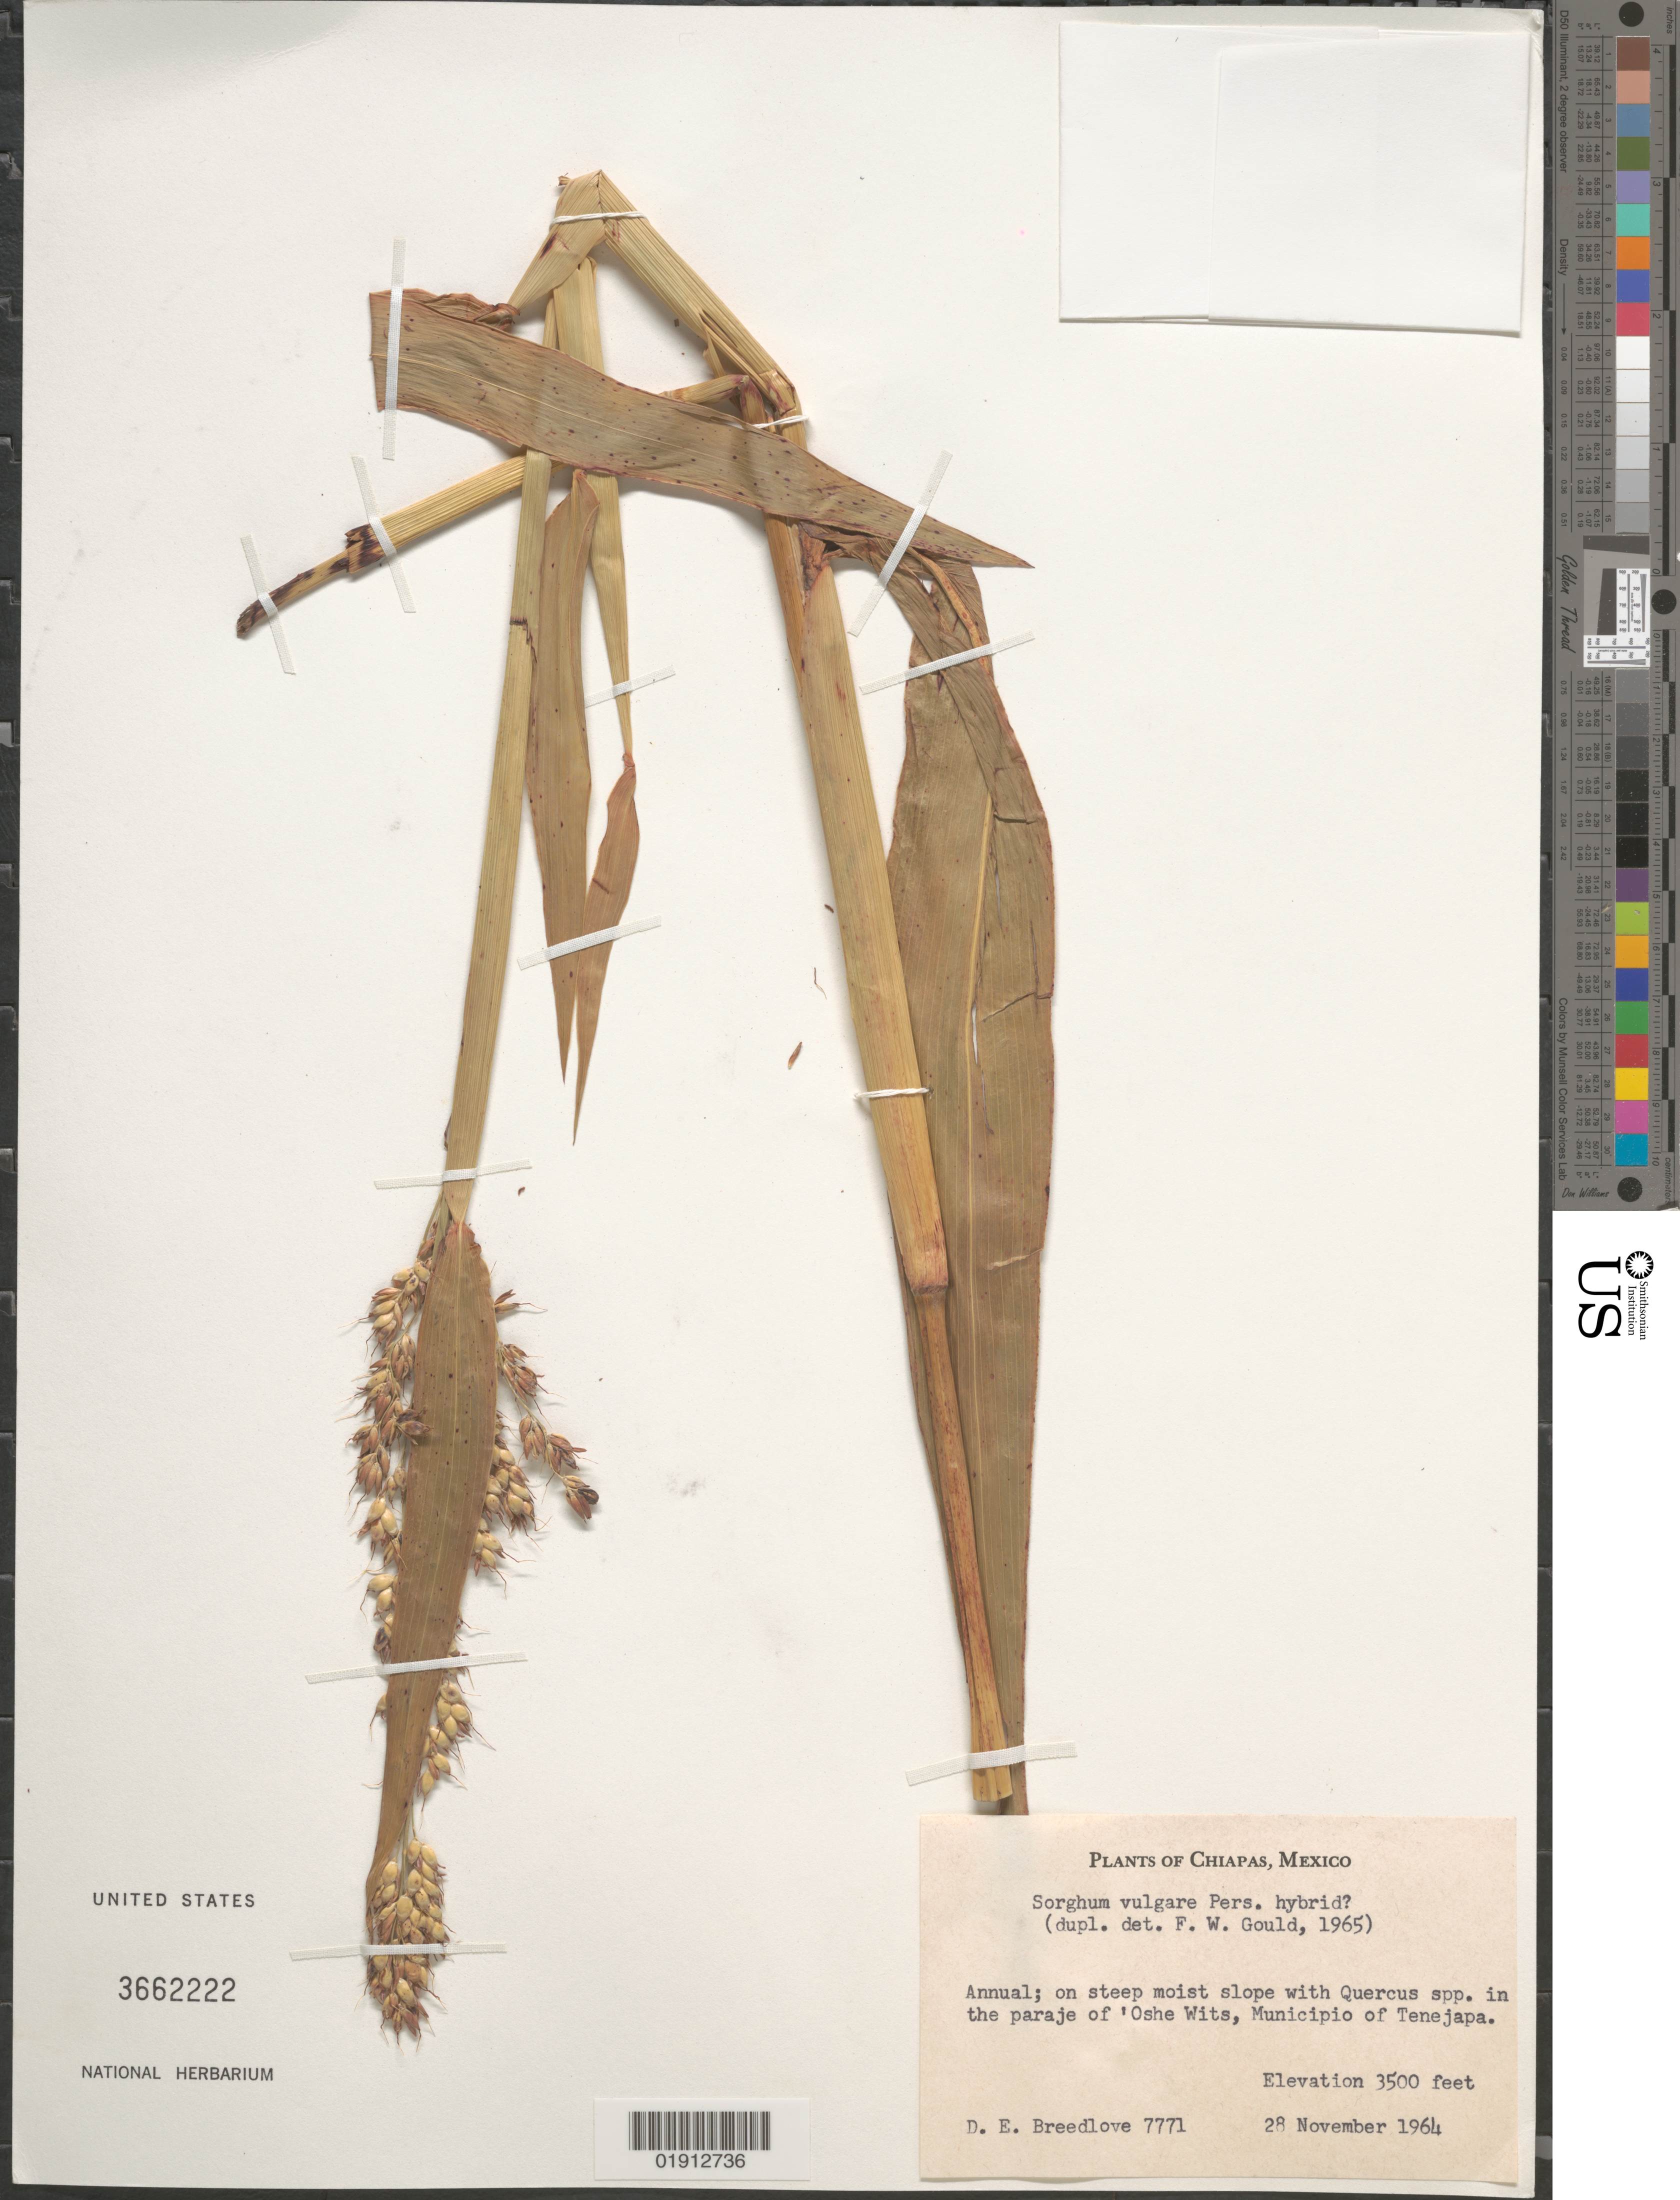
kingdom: Plantae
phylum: Tracheophyta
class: Liliopsida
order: Poales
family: Poaceae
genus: Sorghum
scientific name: Sorghum bicolor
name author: (L.) Moench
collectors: D. E. Breedlove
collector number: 7771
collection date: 1964-11-28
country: Mexico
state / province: Chiapas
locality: In the paraje of 'Oshe Wits, Municpio of Tenejapa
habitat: On steep moist slope with Quercus spp.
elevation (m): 1067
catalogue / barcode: US 3662222